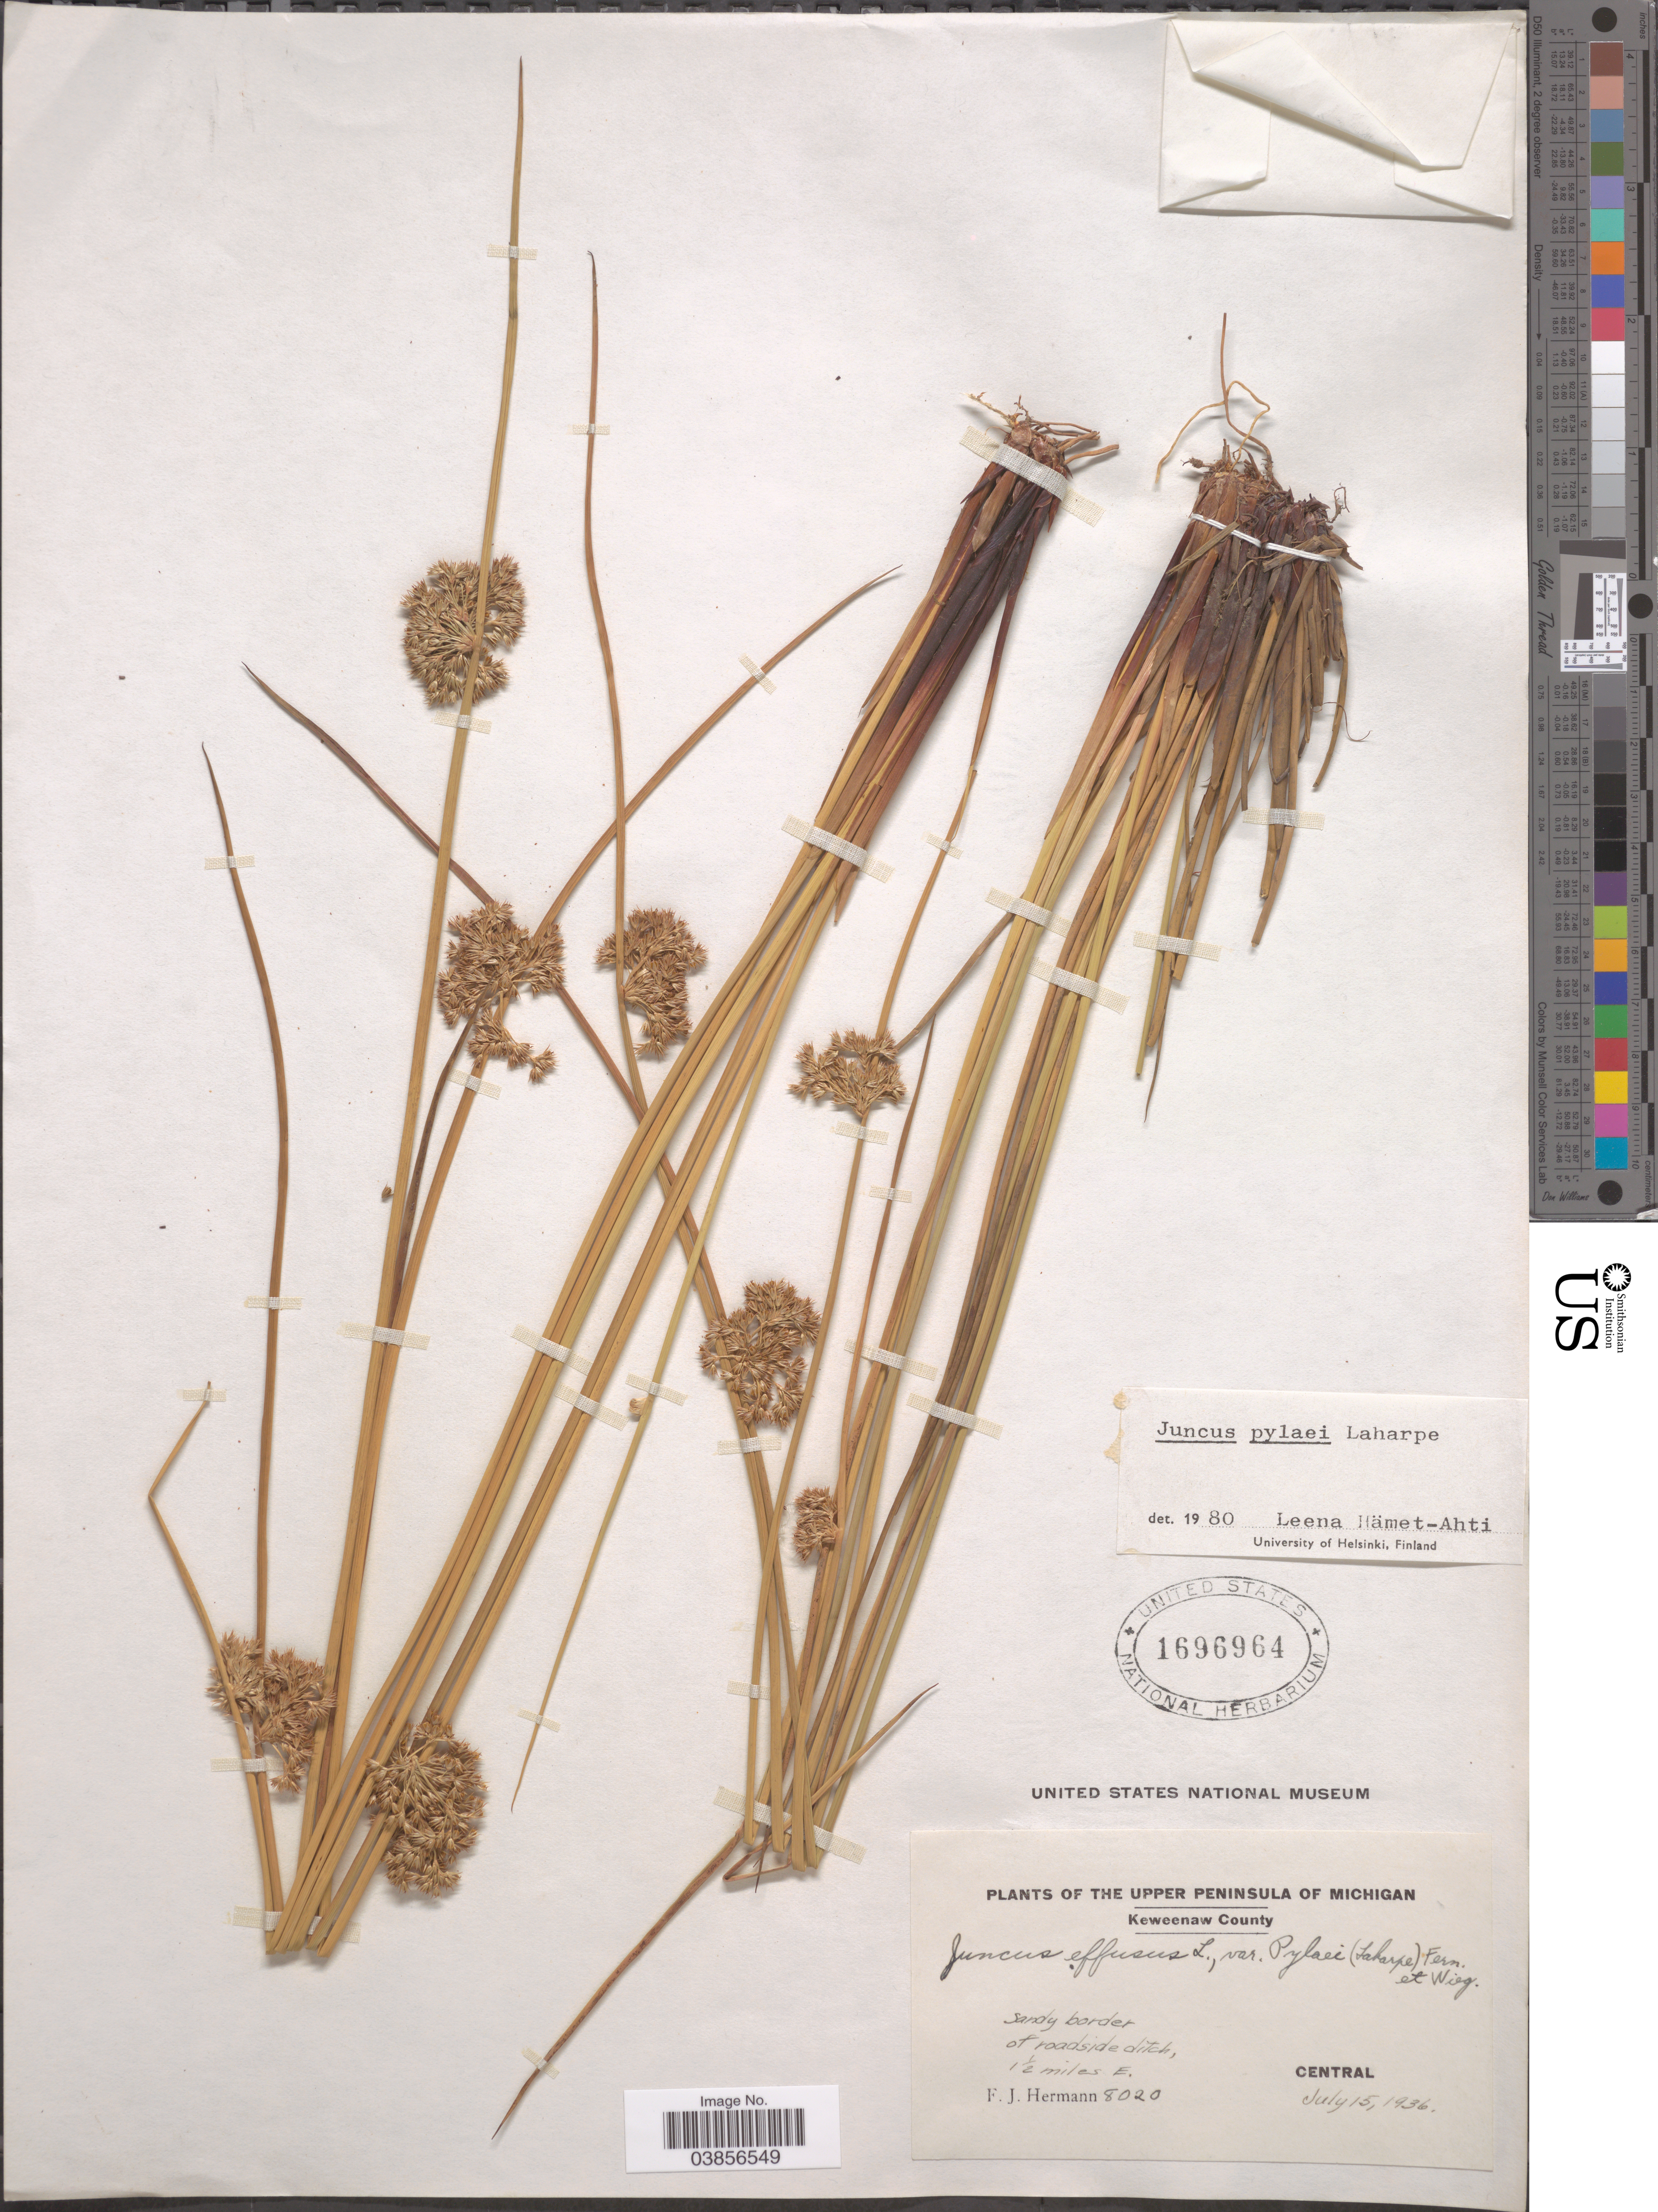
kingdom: Plantae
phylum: Tracheophyta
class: Liliopsida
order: Poales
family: Juncaceae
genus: Juncus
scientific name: Juncus pylaei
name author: Laharpe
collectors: F. J. Hermann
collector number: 8020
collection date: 1936-07-15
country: United States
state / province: Michigan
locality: The Upper Peninsula of Michigan. Keweenaw County. Sandy border of roadside ditch, 1½ miles E. Central.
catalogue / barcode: US 1696964